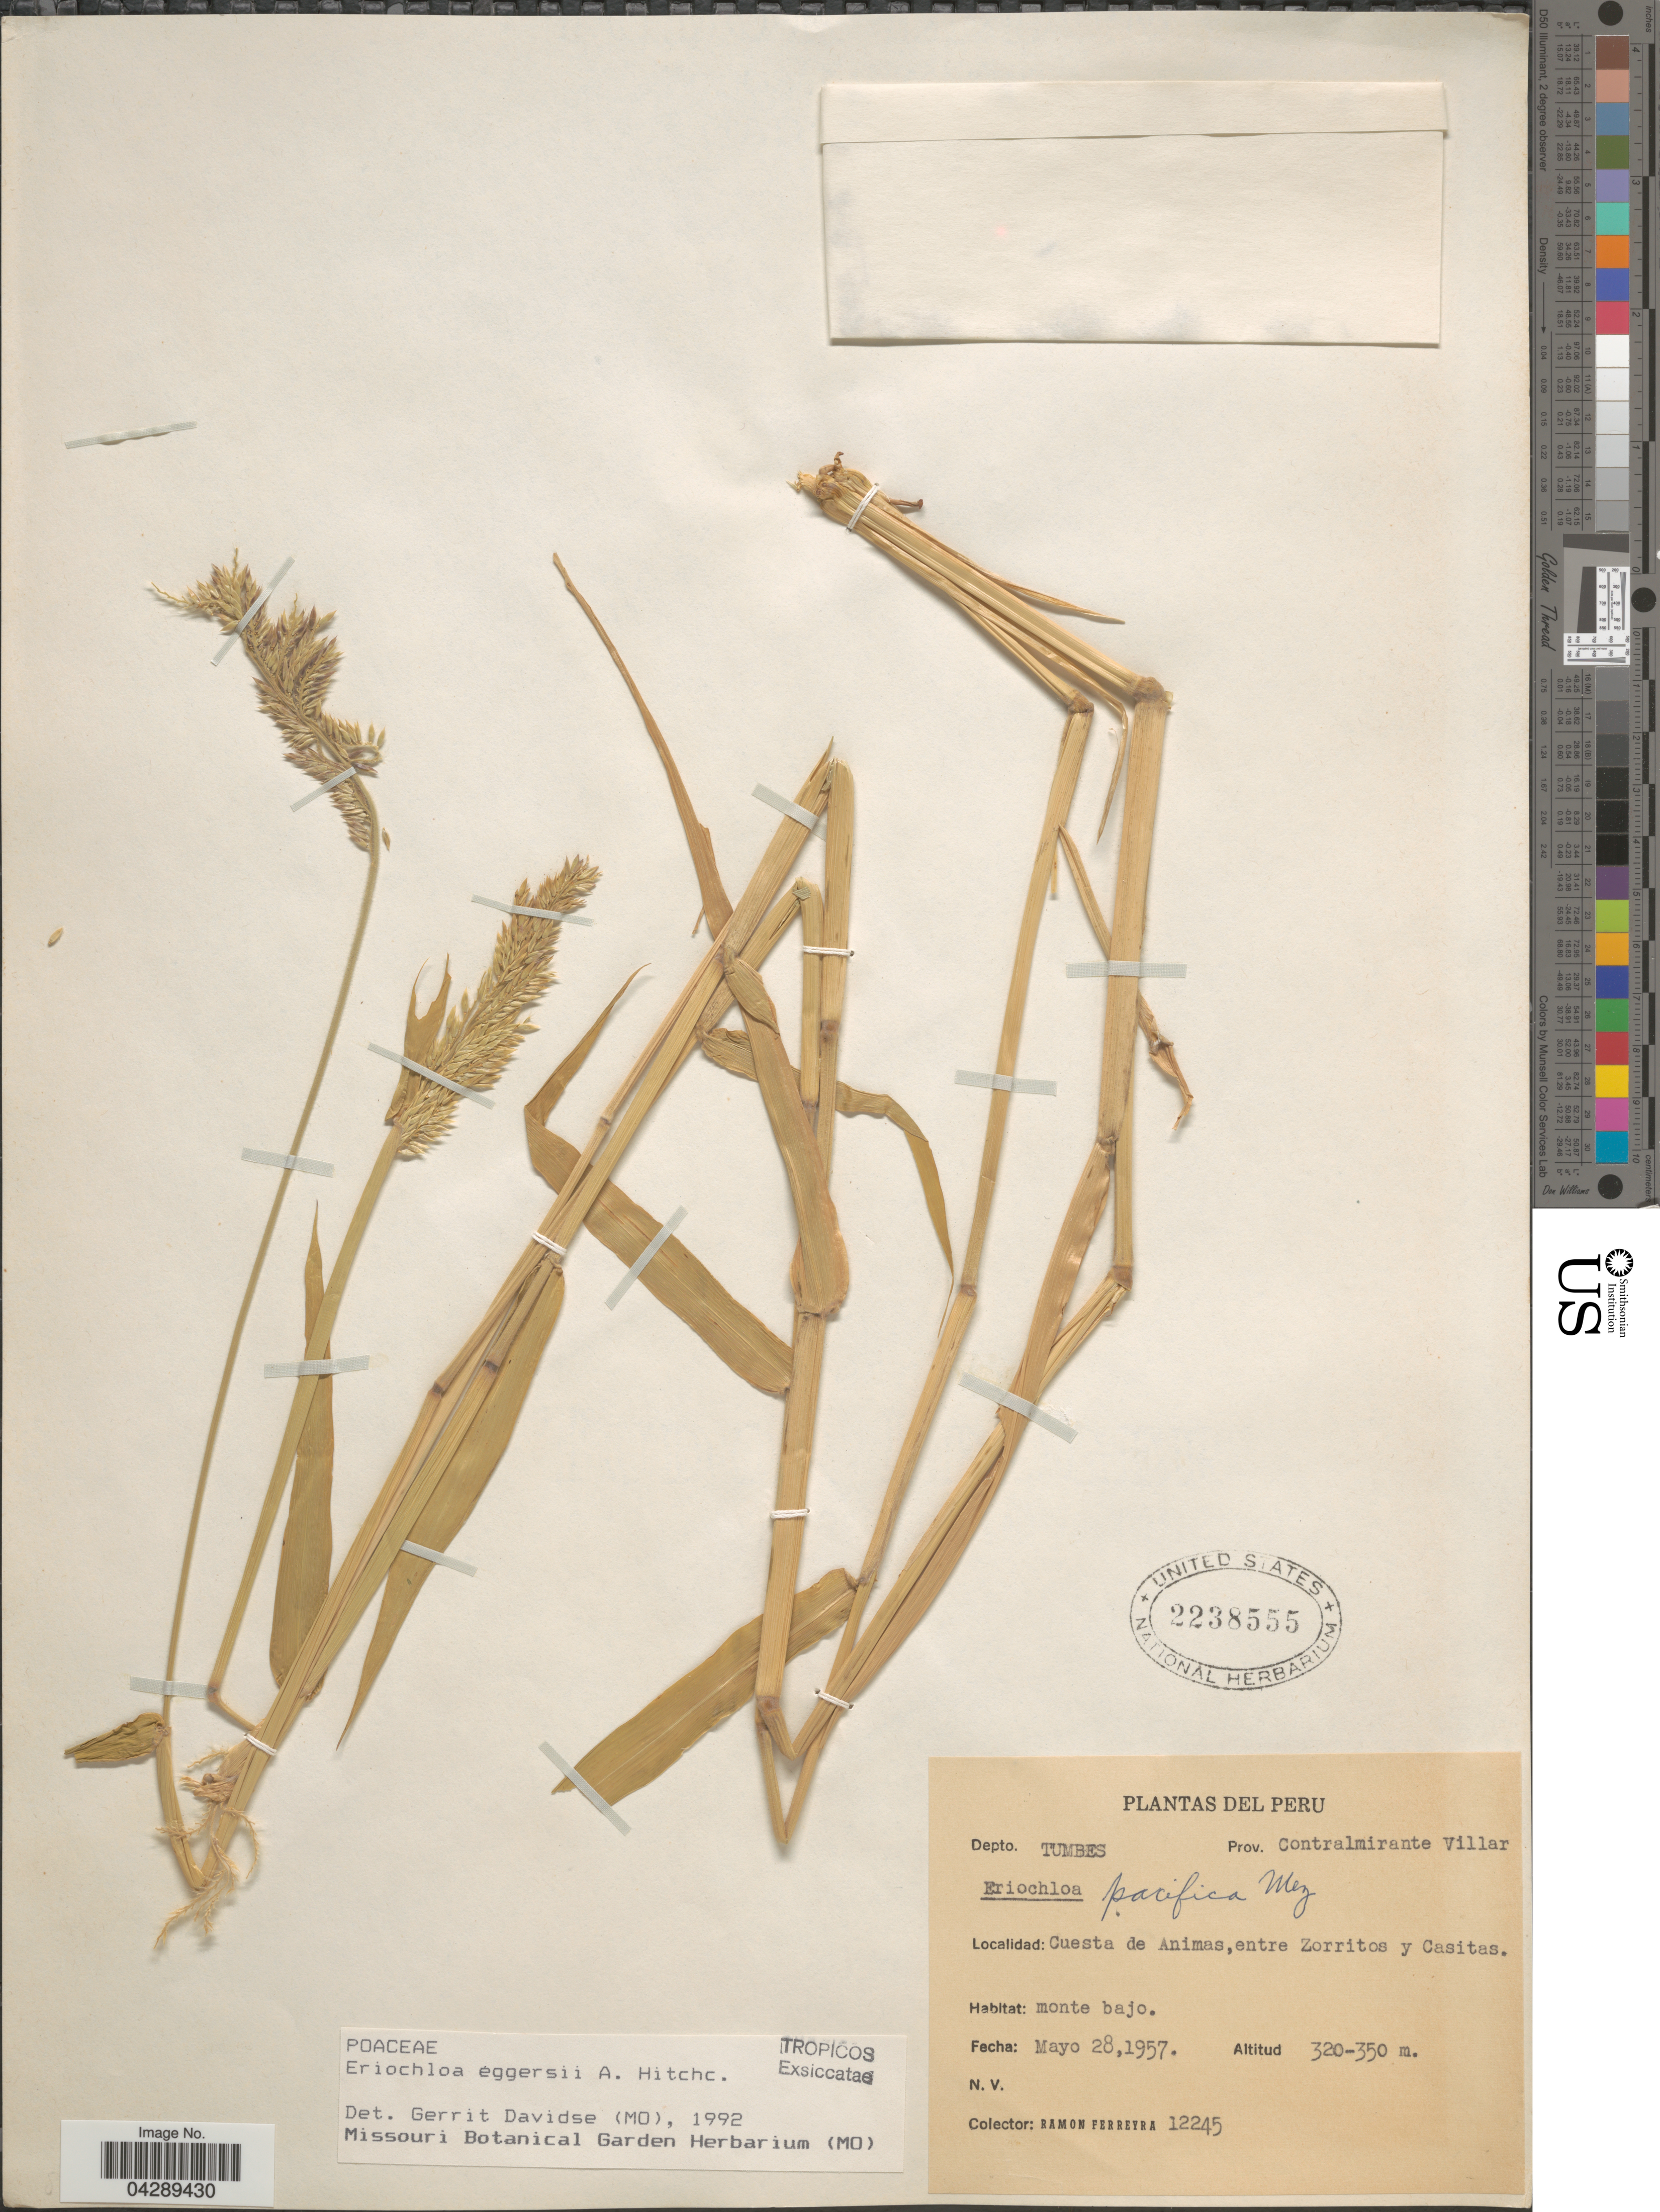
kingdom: Plantae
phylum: Tracheophyta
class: Liliopsida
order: Poales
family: Poaceae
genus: Eriochloa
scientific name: Eriochloa eggersii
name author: Hitchc.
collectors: R. A. Ferreyra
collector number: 12245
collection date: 1957-05-28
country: Peru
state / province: Tumbes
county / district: Contralmirante Villar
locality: Depto. Tumbes. Prov. Contralmirante Villar. Cuesta de Animas, entre Zorritos y Casitas.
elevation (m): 320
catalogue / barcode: US 2238555